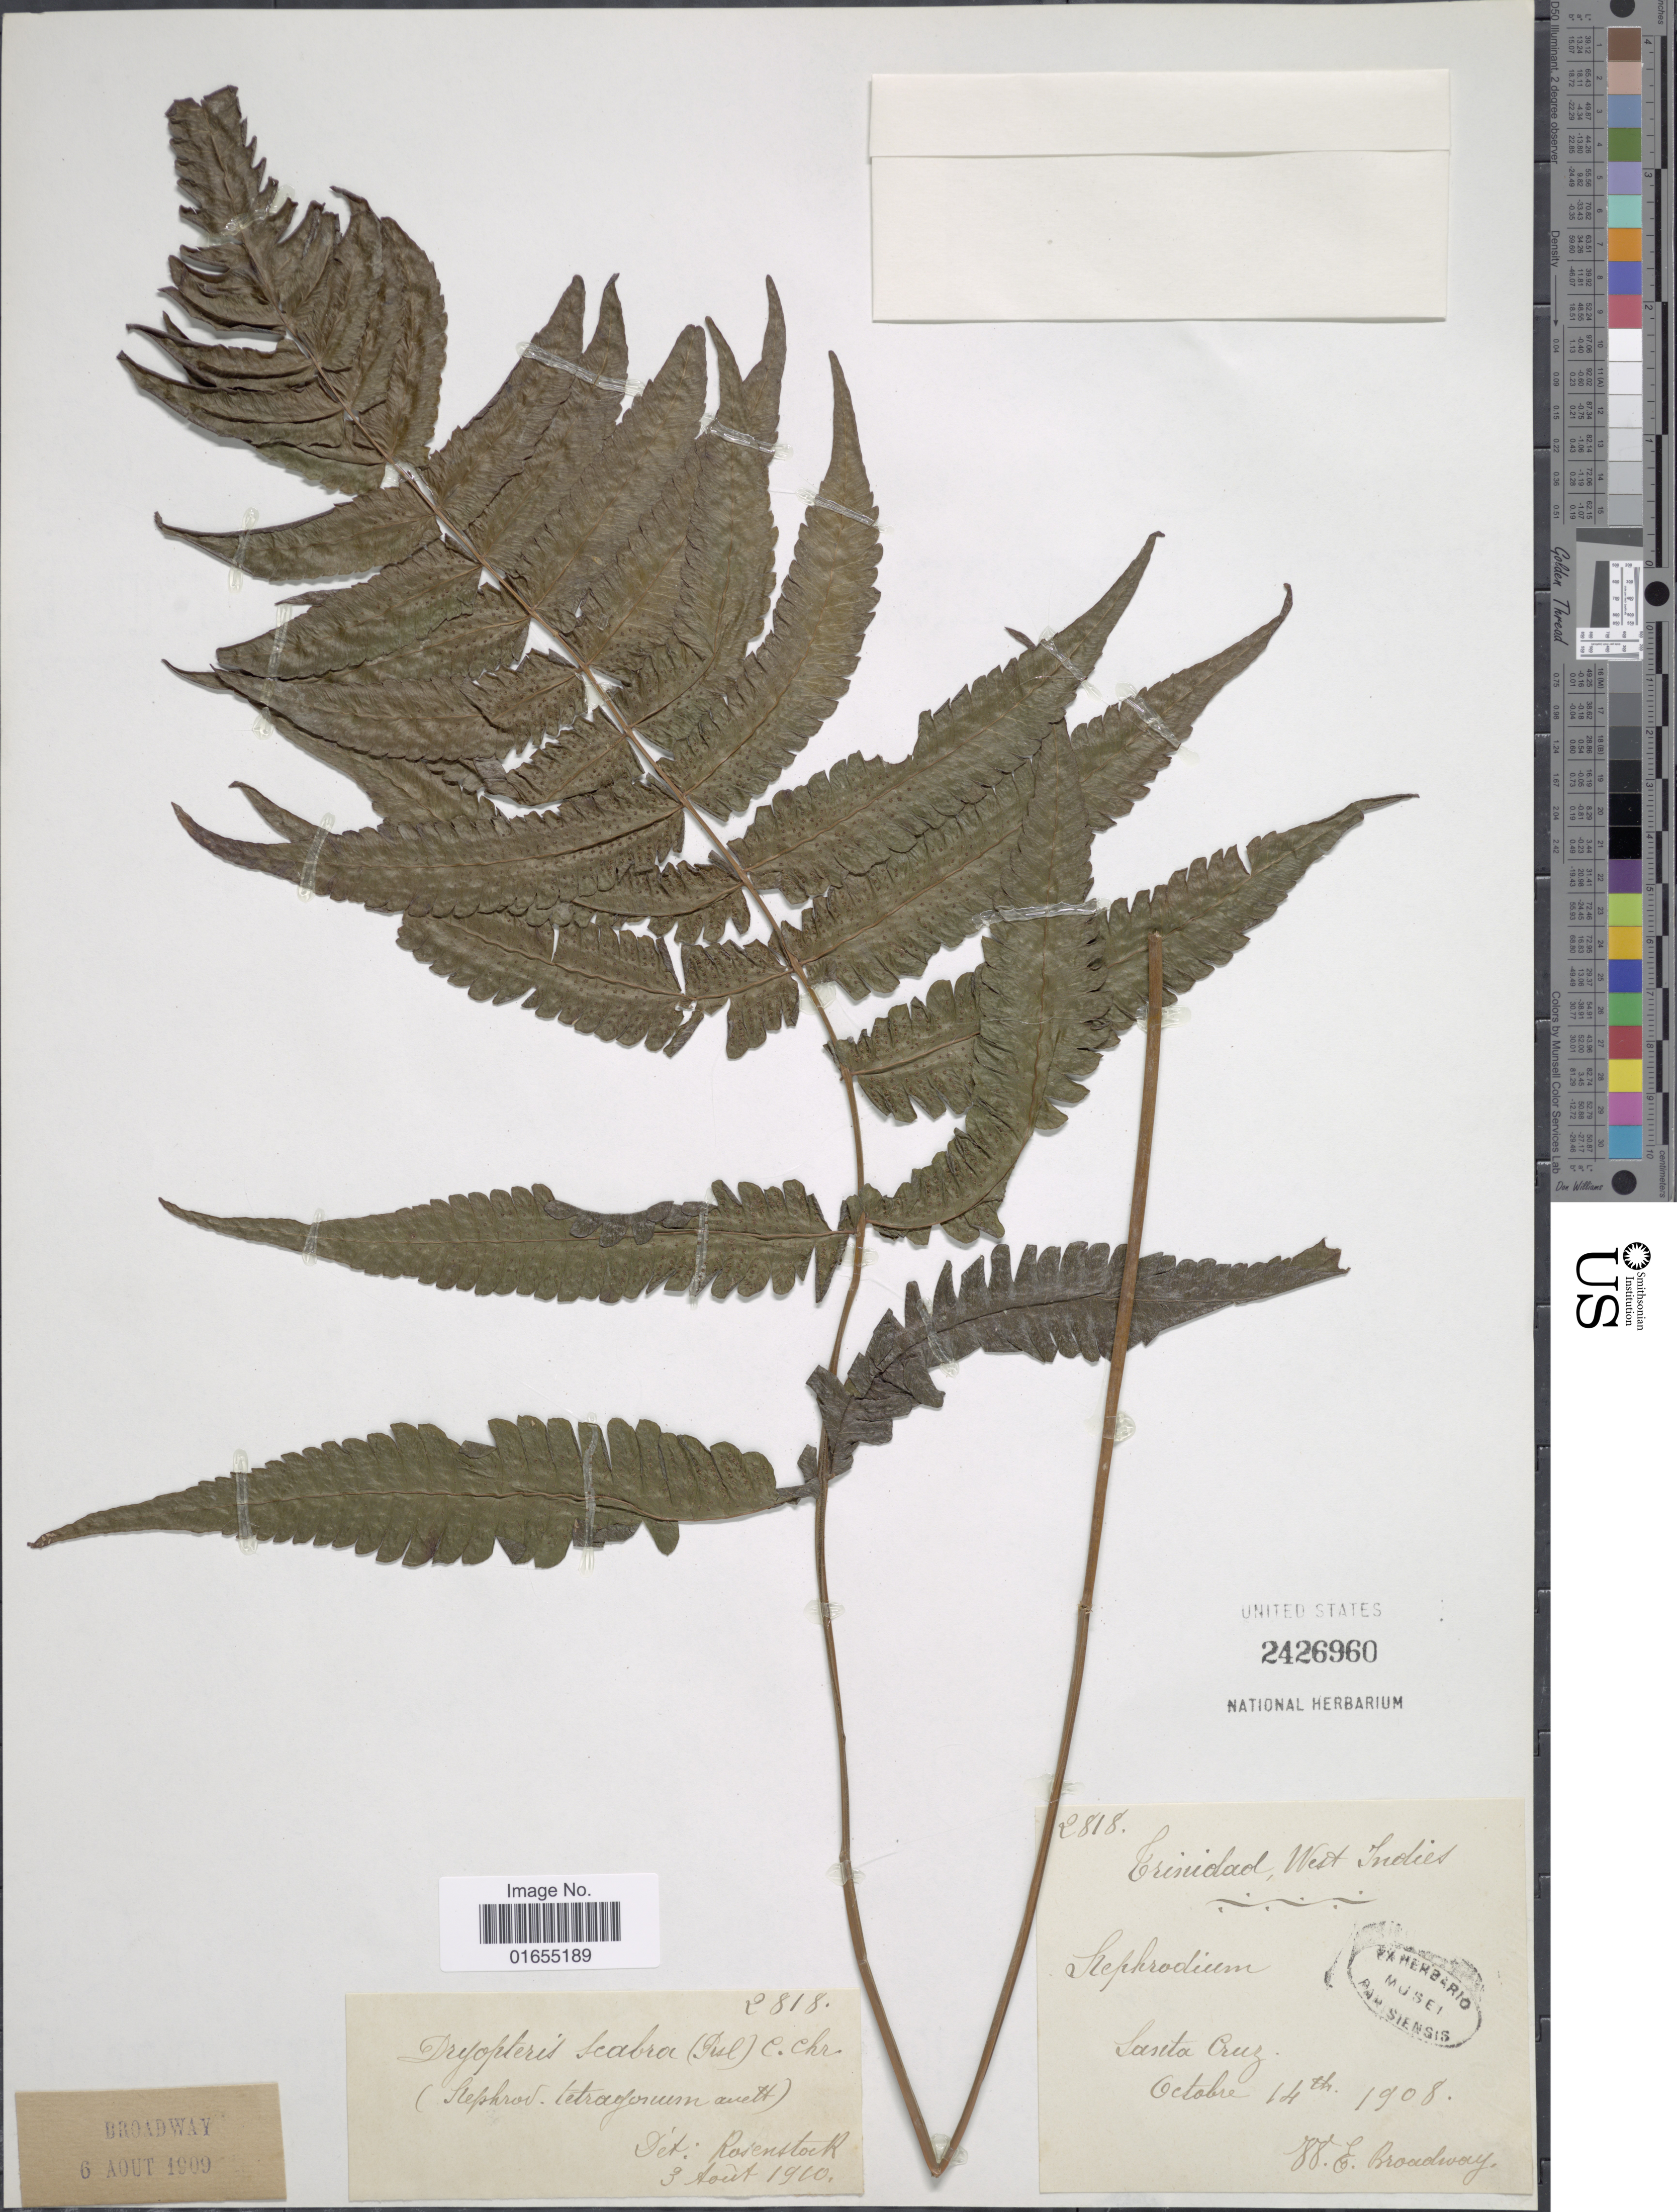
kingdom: Plantae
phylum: Tracheophyta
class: Polypodiopsida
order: Polypodiales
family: Thelypteridaceae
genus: Goniopteris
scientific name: Goniopteris subtetragona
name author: (Link) Vareschi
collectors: W. E. Broadway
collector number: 2818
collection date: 1908-10-14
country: Trinidad and Tobago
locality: Santa Cruz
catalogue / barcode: US 2426960